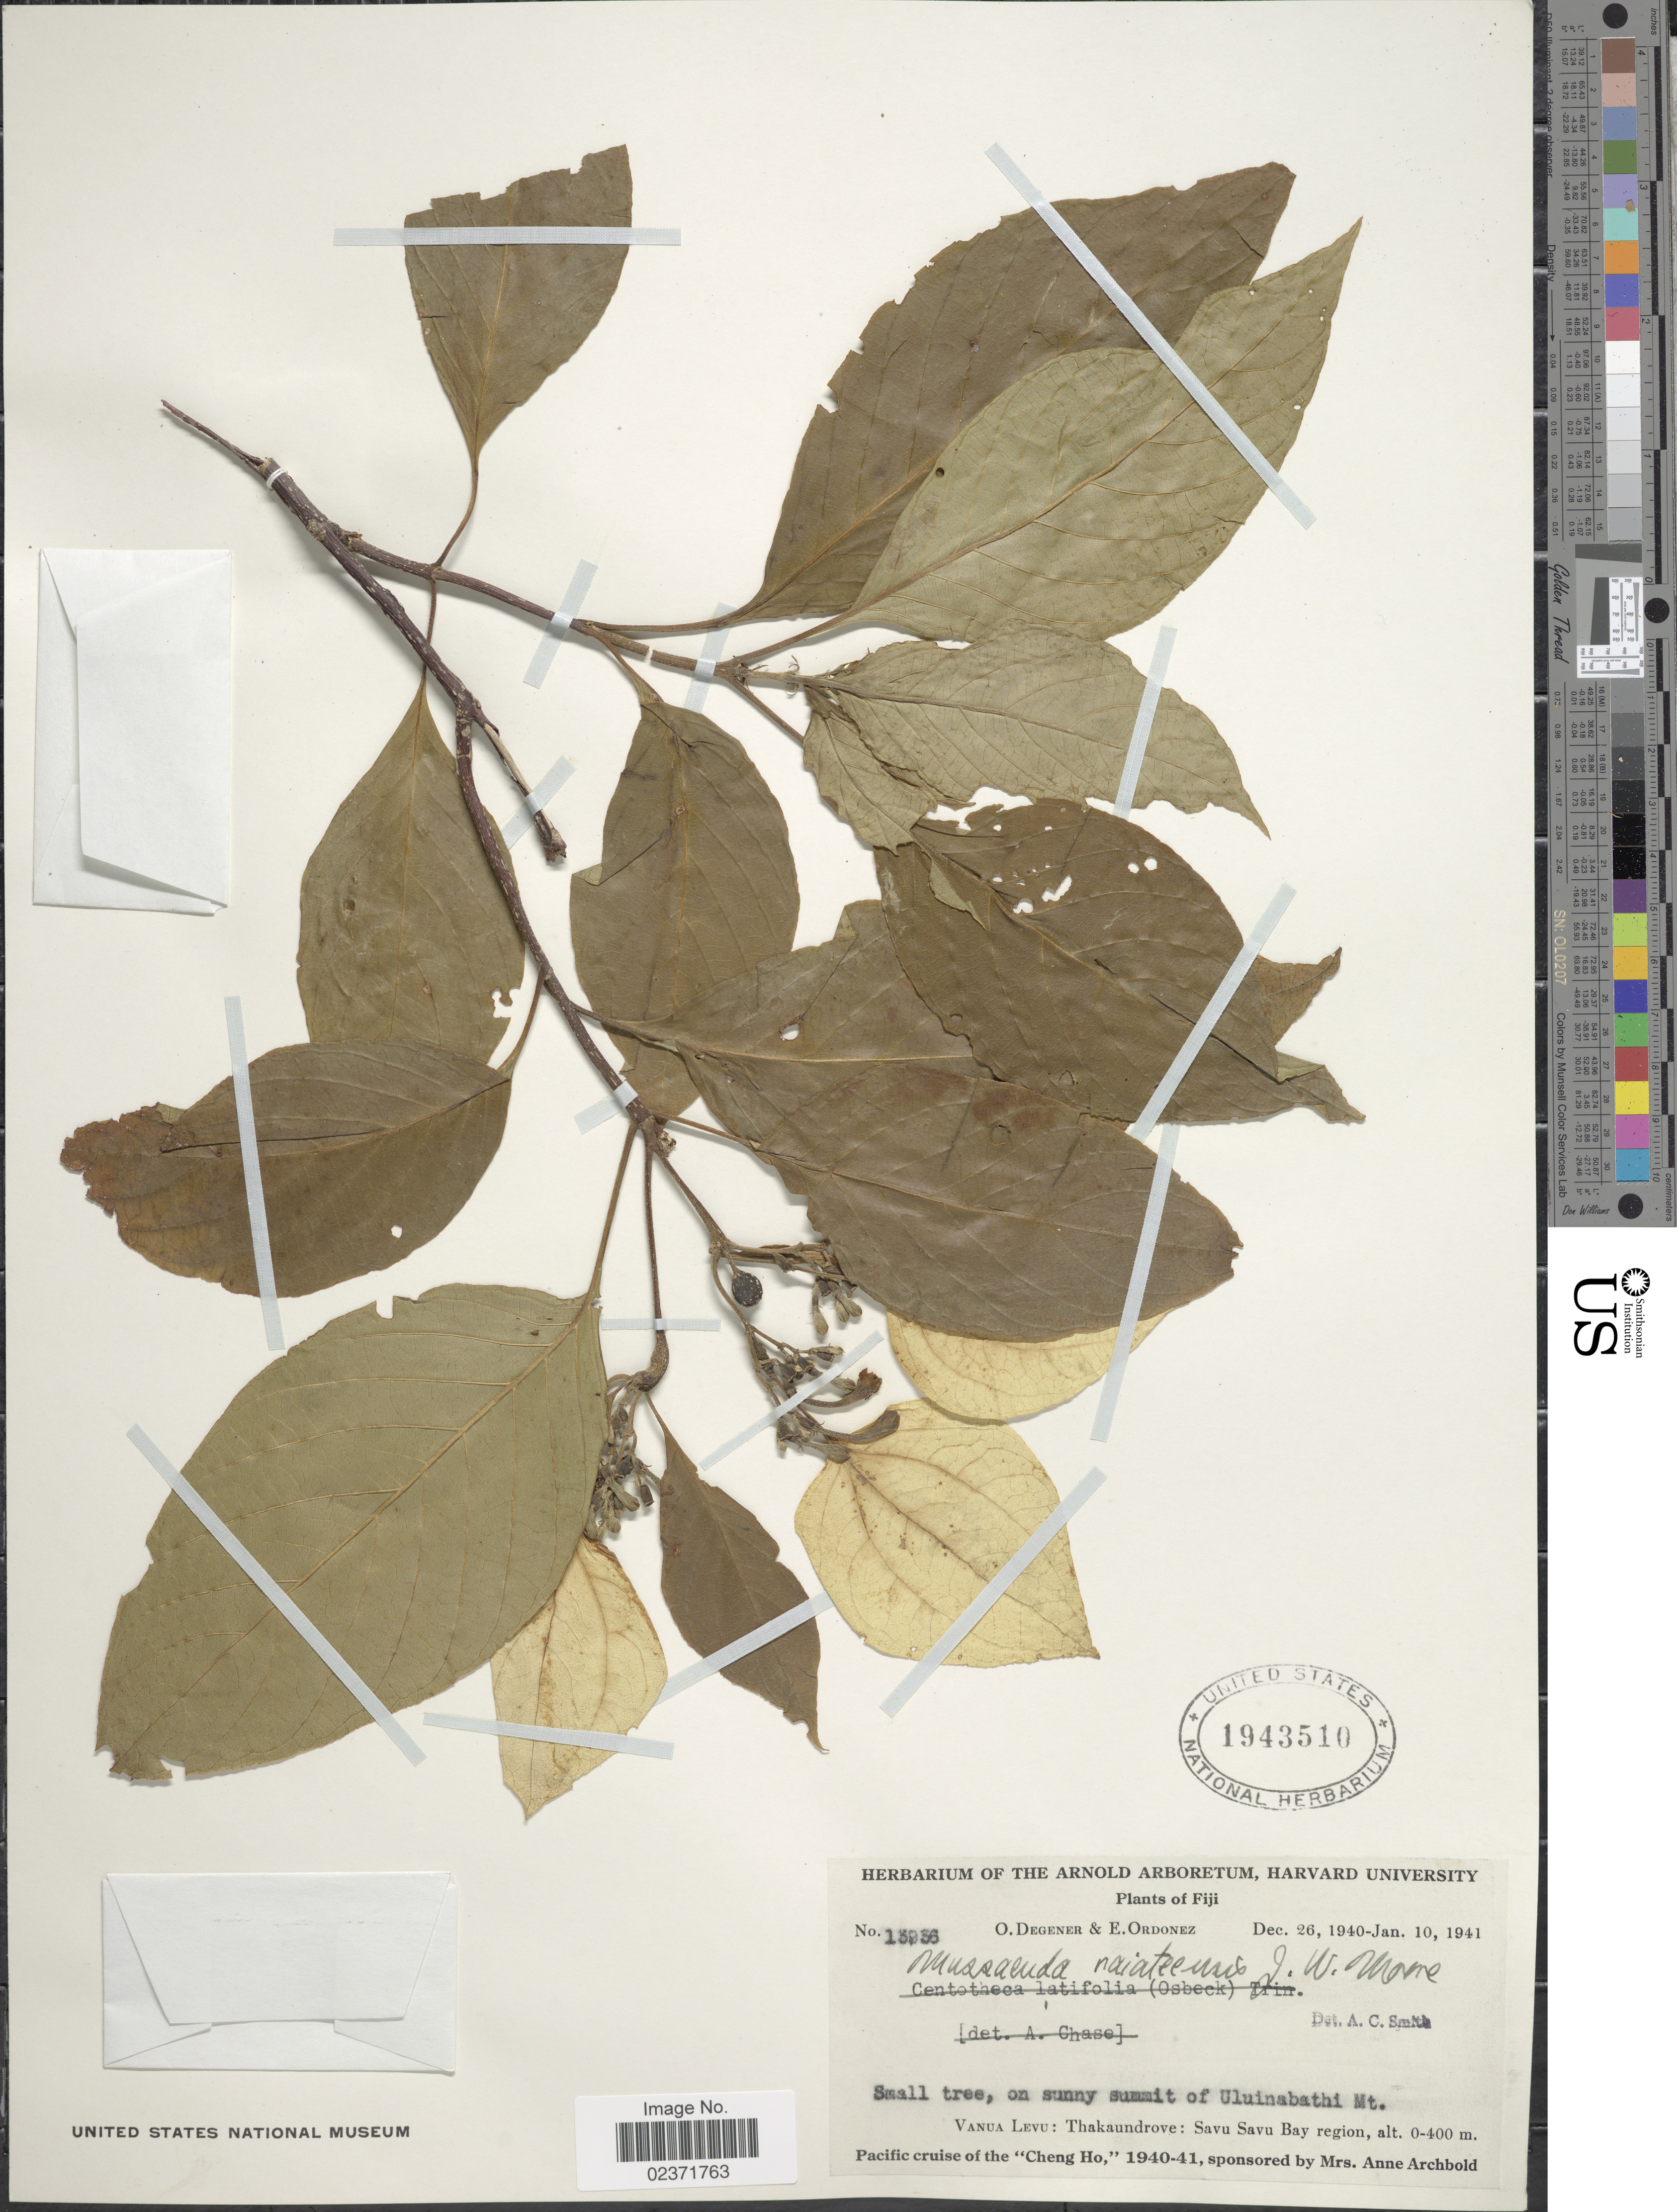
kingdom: Plantae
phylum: Tracheophyta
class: Magnoliopsida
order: Gentianales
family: Rubiaceae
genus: Mussaenda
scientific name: Mussaenda raiateensis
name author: J.W. Moore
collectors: O. Degener & E. Ordonez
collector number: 13936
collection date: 1940-12-26/1941-01-10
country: Fiji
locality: Small tree, on sunny summit of Uluinabathi Mt., Vanau Levu: Thakaundrove: Savu Savu Bay region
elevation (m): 0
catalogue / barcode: US 1943510